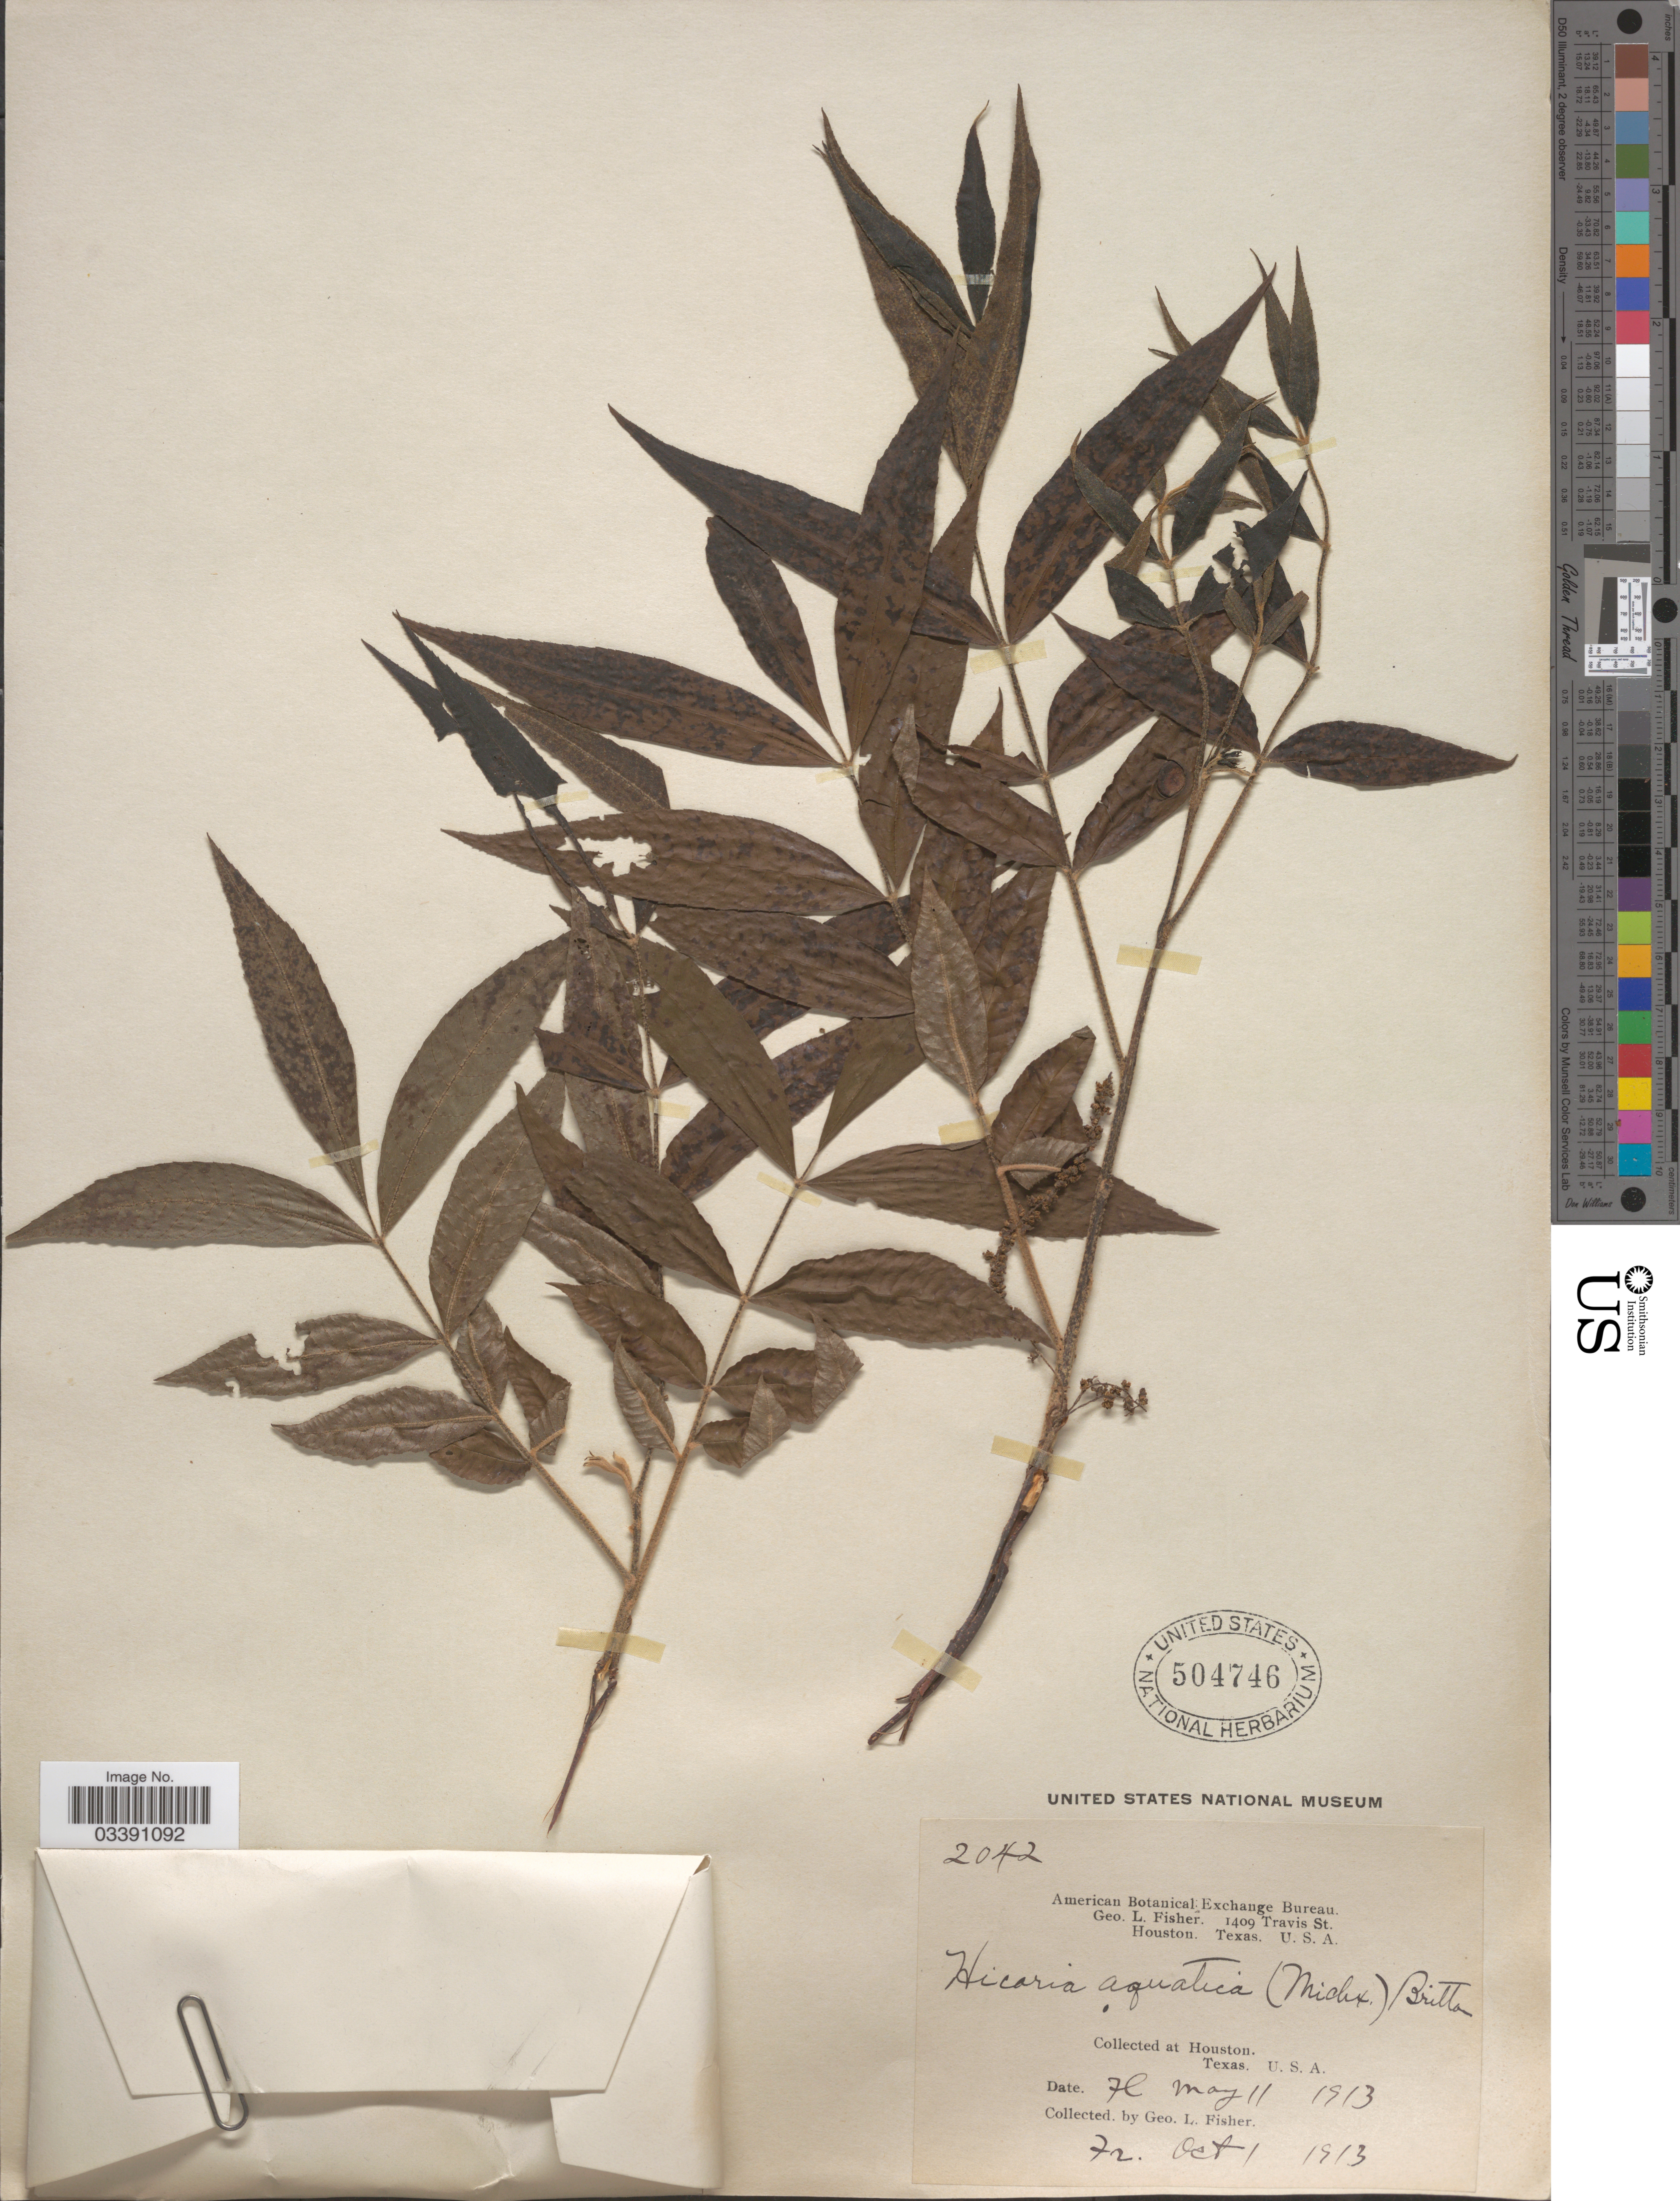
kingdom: Plantae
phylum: Tracheophyta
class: Magnoliopsida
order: Fagales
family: Juglandaceae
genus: Carya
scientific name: Carya aquatica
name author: (F. Michx.) Nutt.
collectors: G. L. Fisher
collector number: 2042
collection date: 1913-05-11/1913-10-01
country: United States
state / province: Texas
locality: Houston.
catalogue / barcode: US 504746